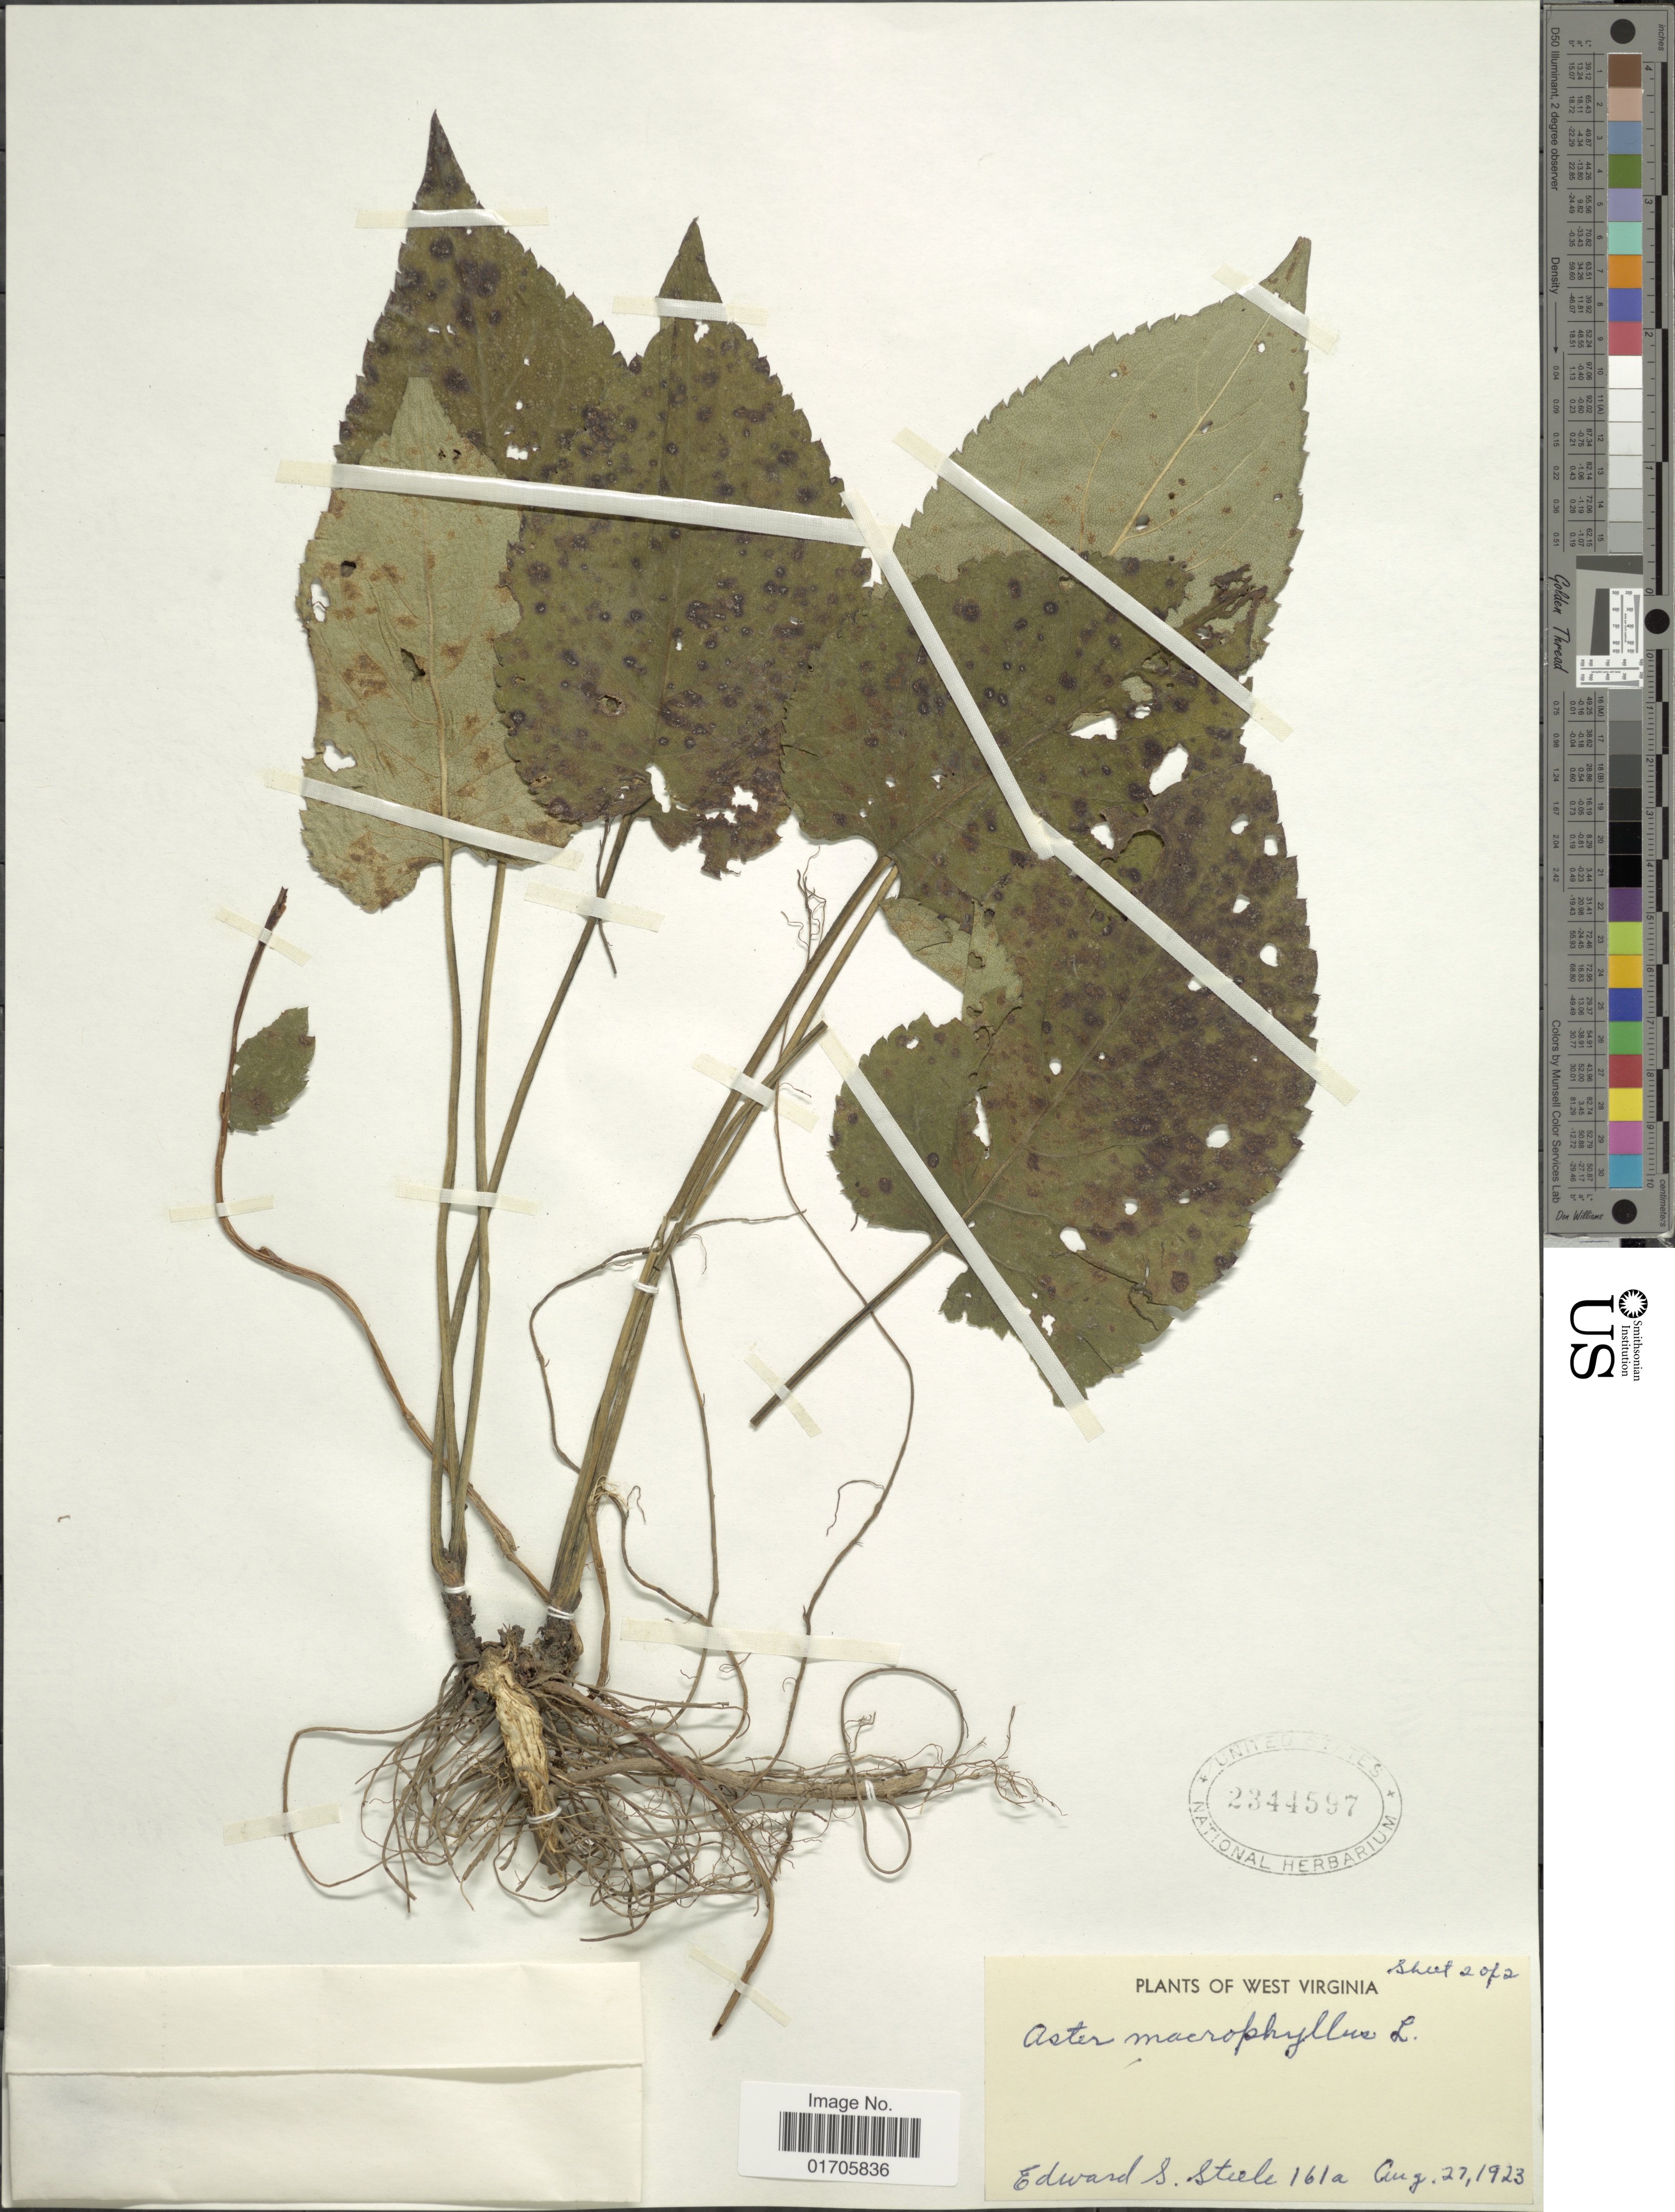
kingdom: Plantae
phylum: Tracheophyta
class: Magnoliopsida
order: Asterales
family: Asteraceae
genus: Eurybia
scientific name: Eurybia macrophylla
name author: (L.) Cass.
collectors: E. Steele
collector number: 161a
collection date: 1923-08-27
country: United States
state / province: West Virginia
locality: West Virginia.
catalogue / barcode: US 2344597